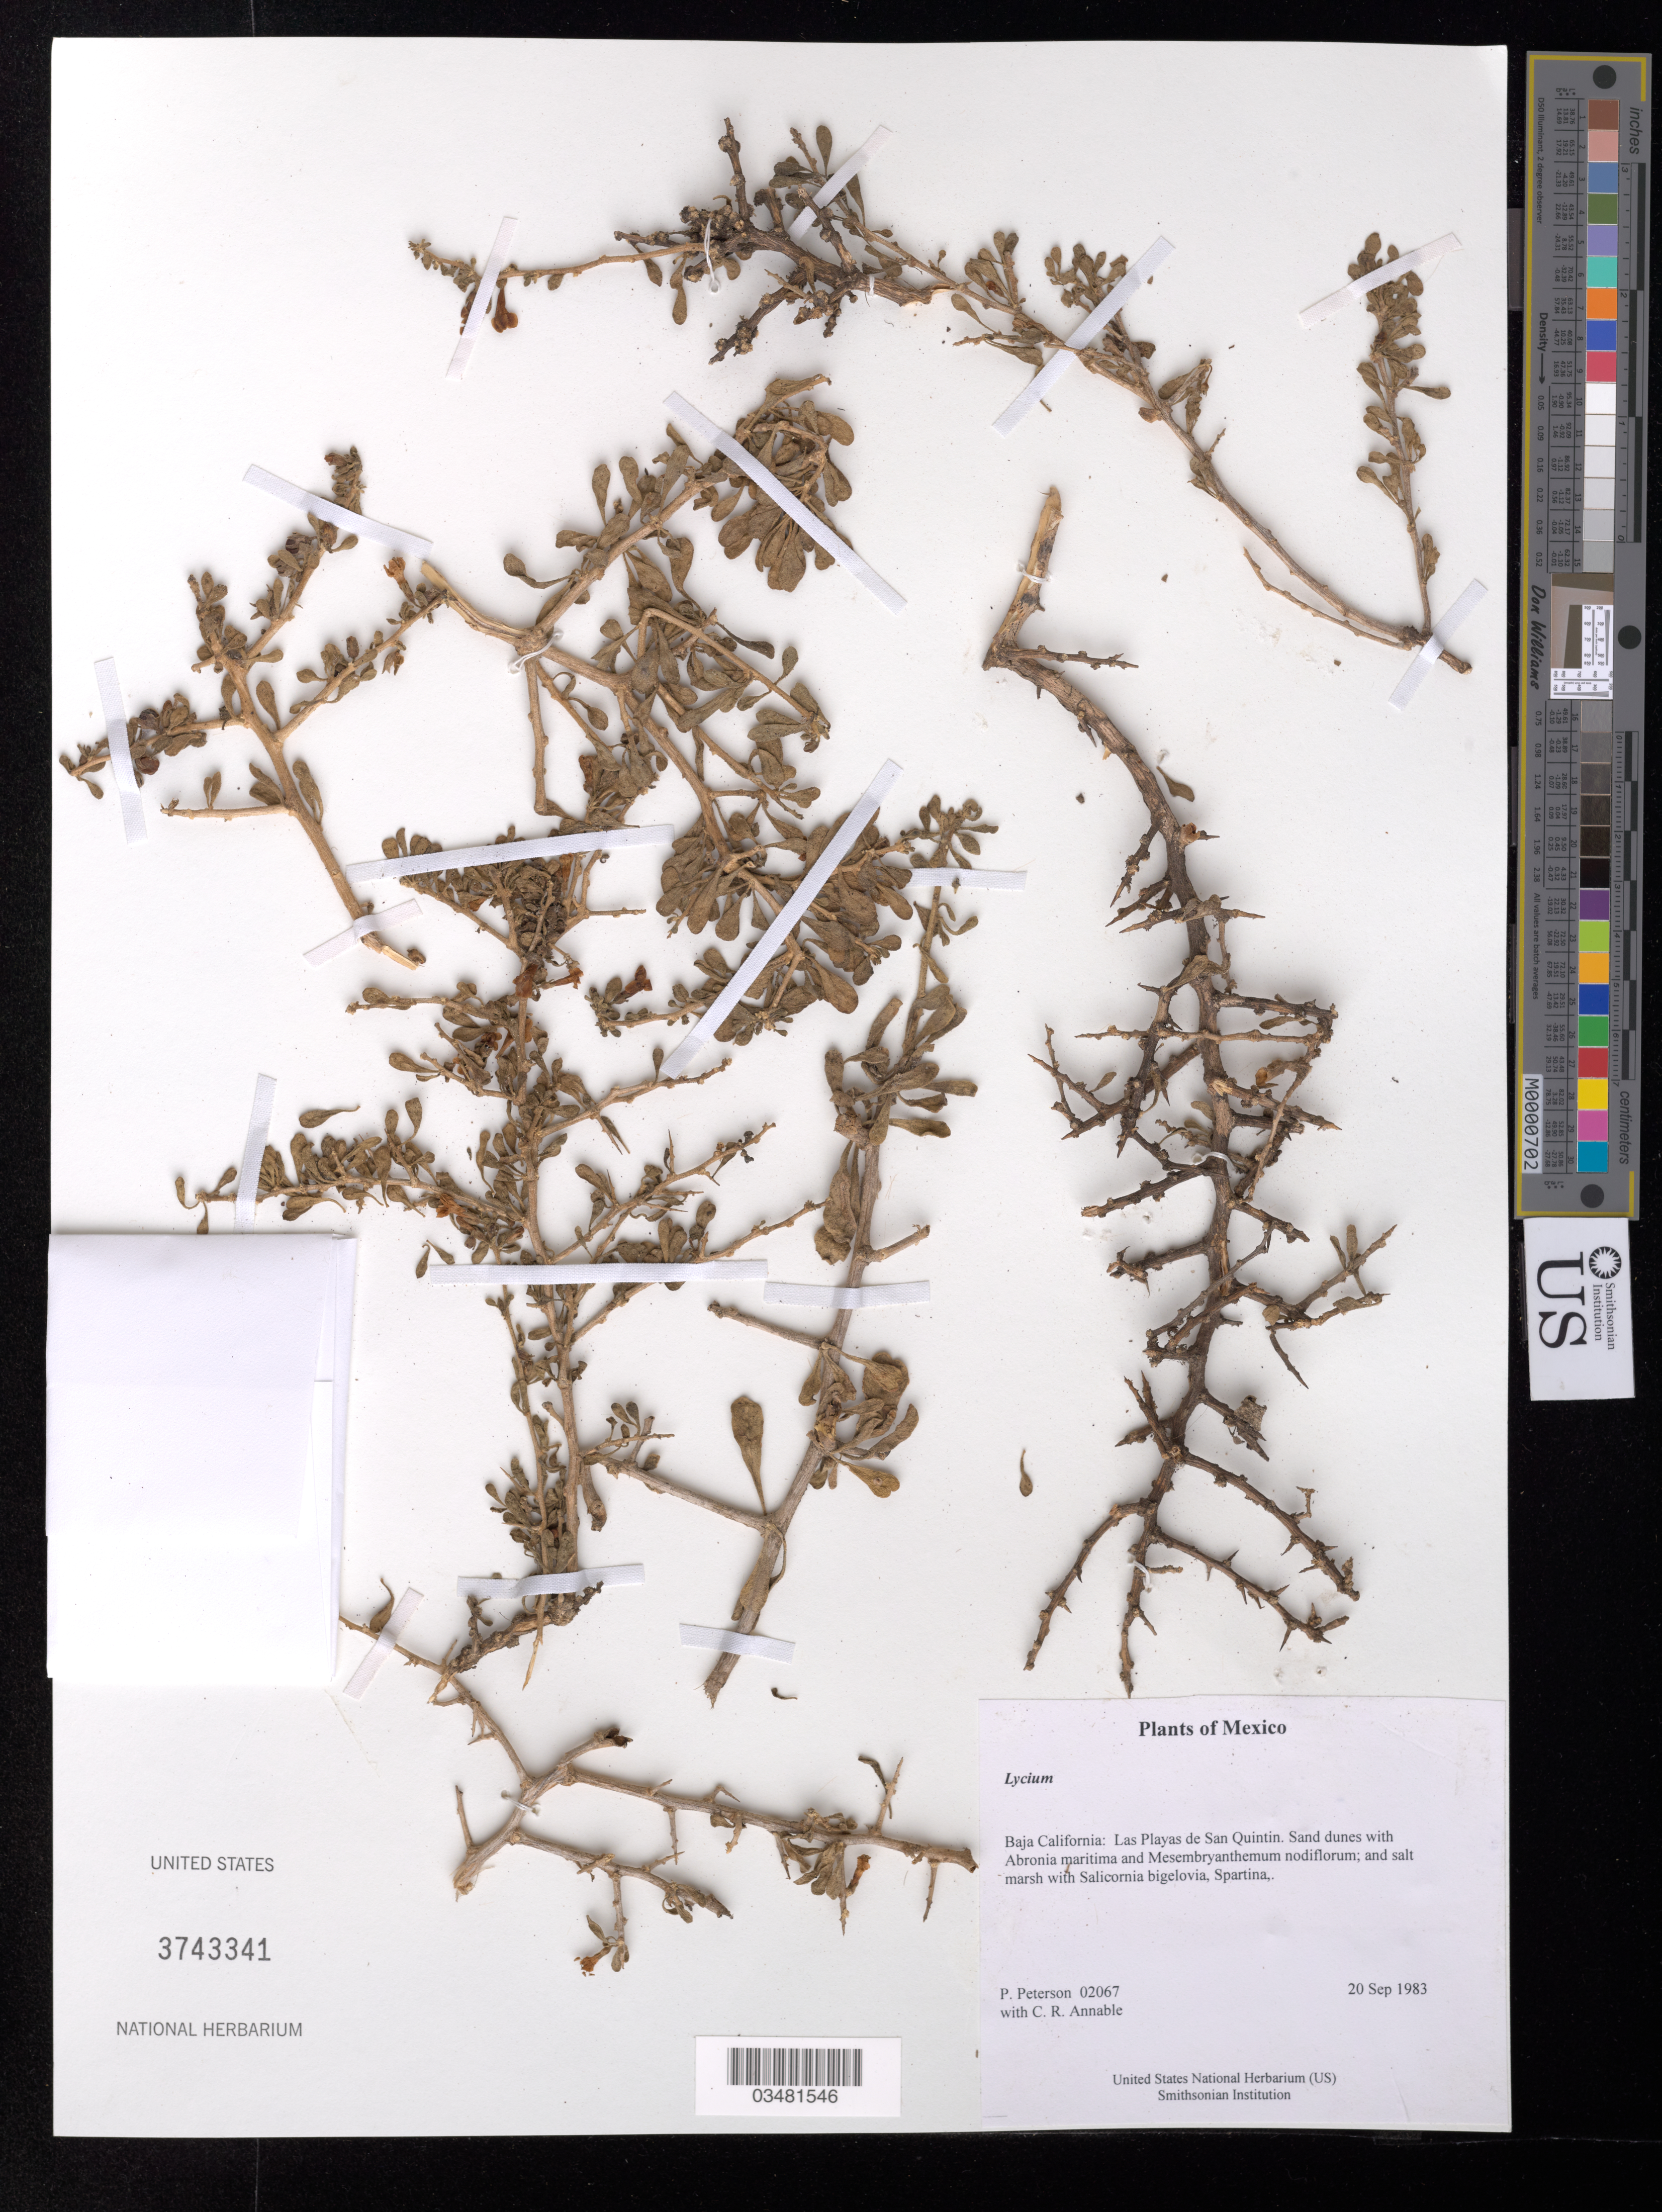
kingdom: Plantae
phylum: Tracheophyta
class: Magnoliopsida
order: Solanales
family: Solanaceae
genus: Lycium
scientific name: Lycium sp.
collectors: P. M. Peterson & C. R. Annable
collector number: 02067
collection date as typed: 20 Sep 1983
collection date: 1983-09-20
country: Mexico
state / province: Baja California Norte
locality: Las Playas de San Quintin.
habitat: Sand dunes with Abronia maritima and Mesembryanthemum nodiflorum; and salt marsh with Salicornia bigelovia, Spartina,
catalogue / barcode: US 3743341